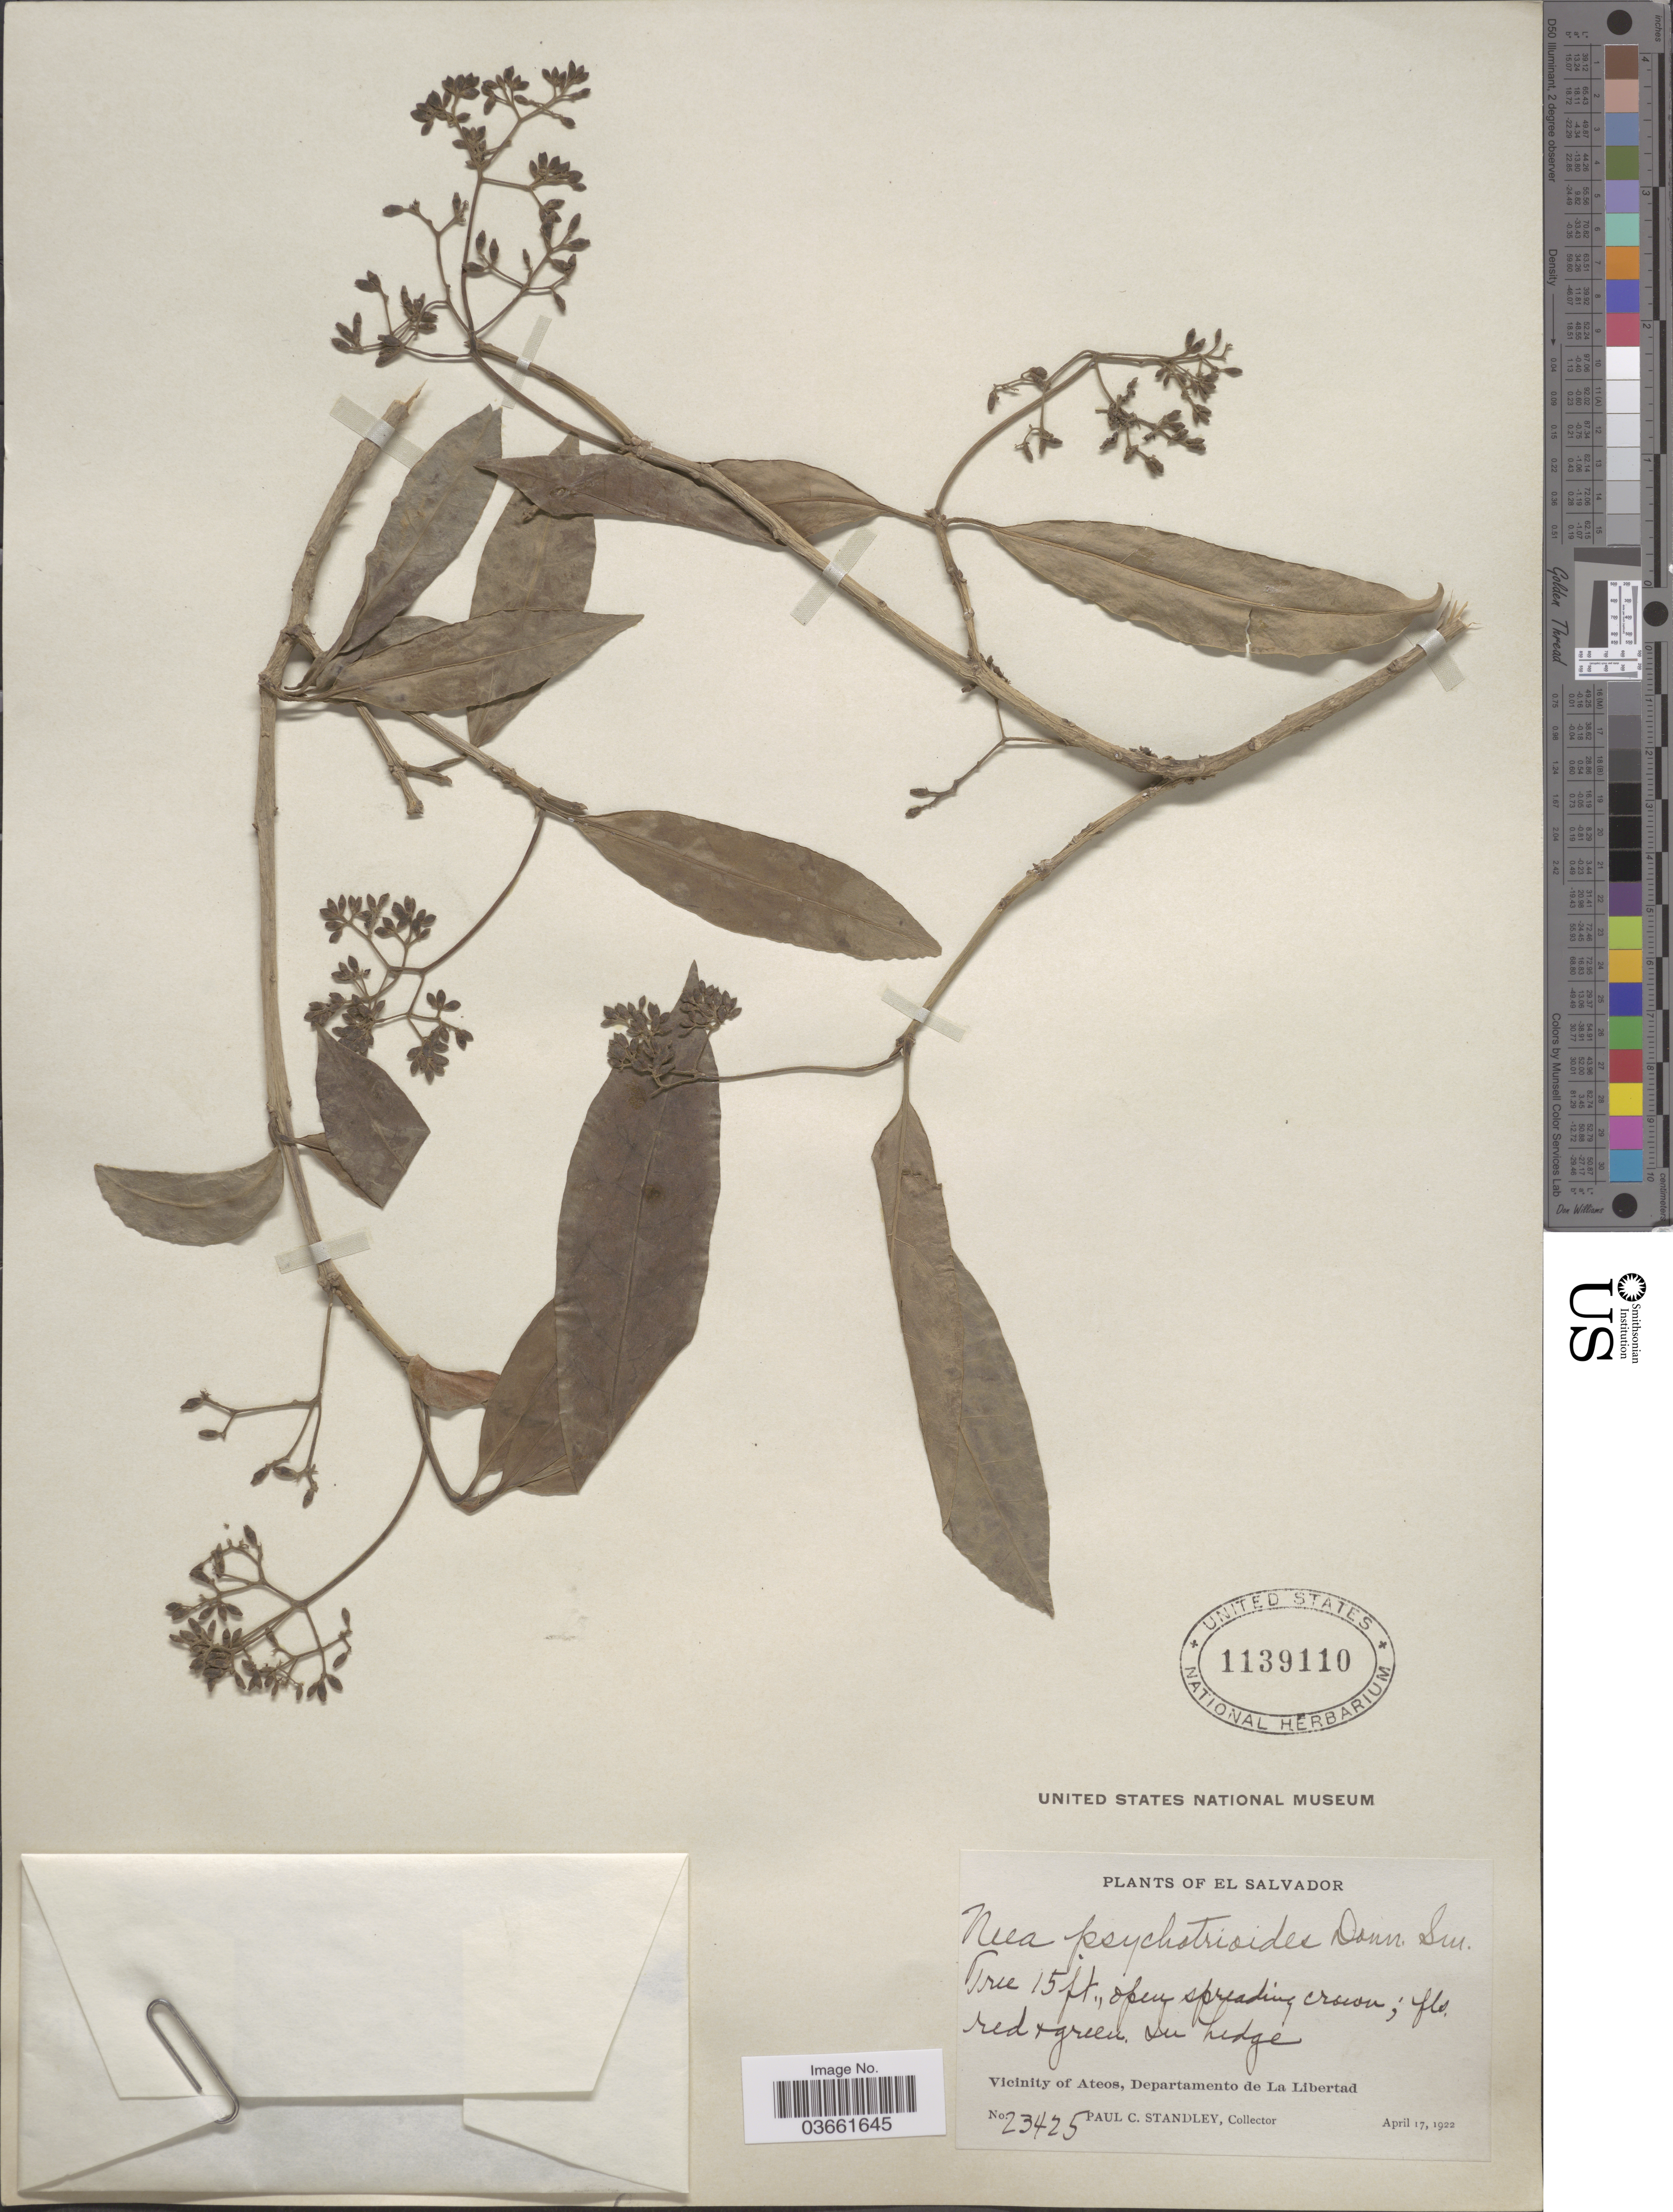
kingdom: Plantae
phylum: Tracheophyta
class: Magnoliopsida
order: Caryophyllales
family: Nyctaginaceae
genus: Neea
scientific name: Neea psychotrioides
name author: Donn. Sm.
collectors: P. C. Standley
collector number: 23425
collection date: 1922-04-17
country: El Salvador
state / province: La Libertad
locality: Vicinity of Ateos, Departamento de La Libertad.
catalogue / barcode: US 1139110